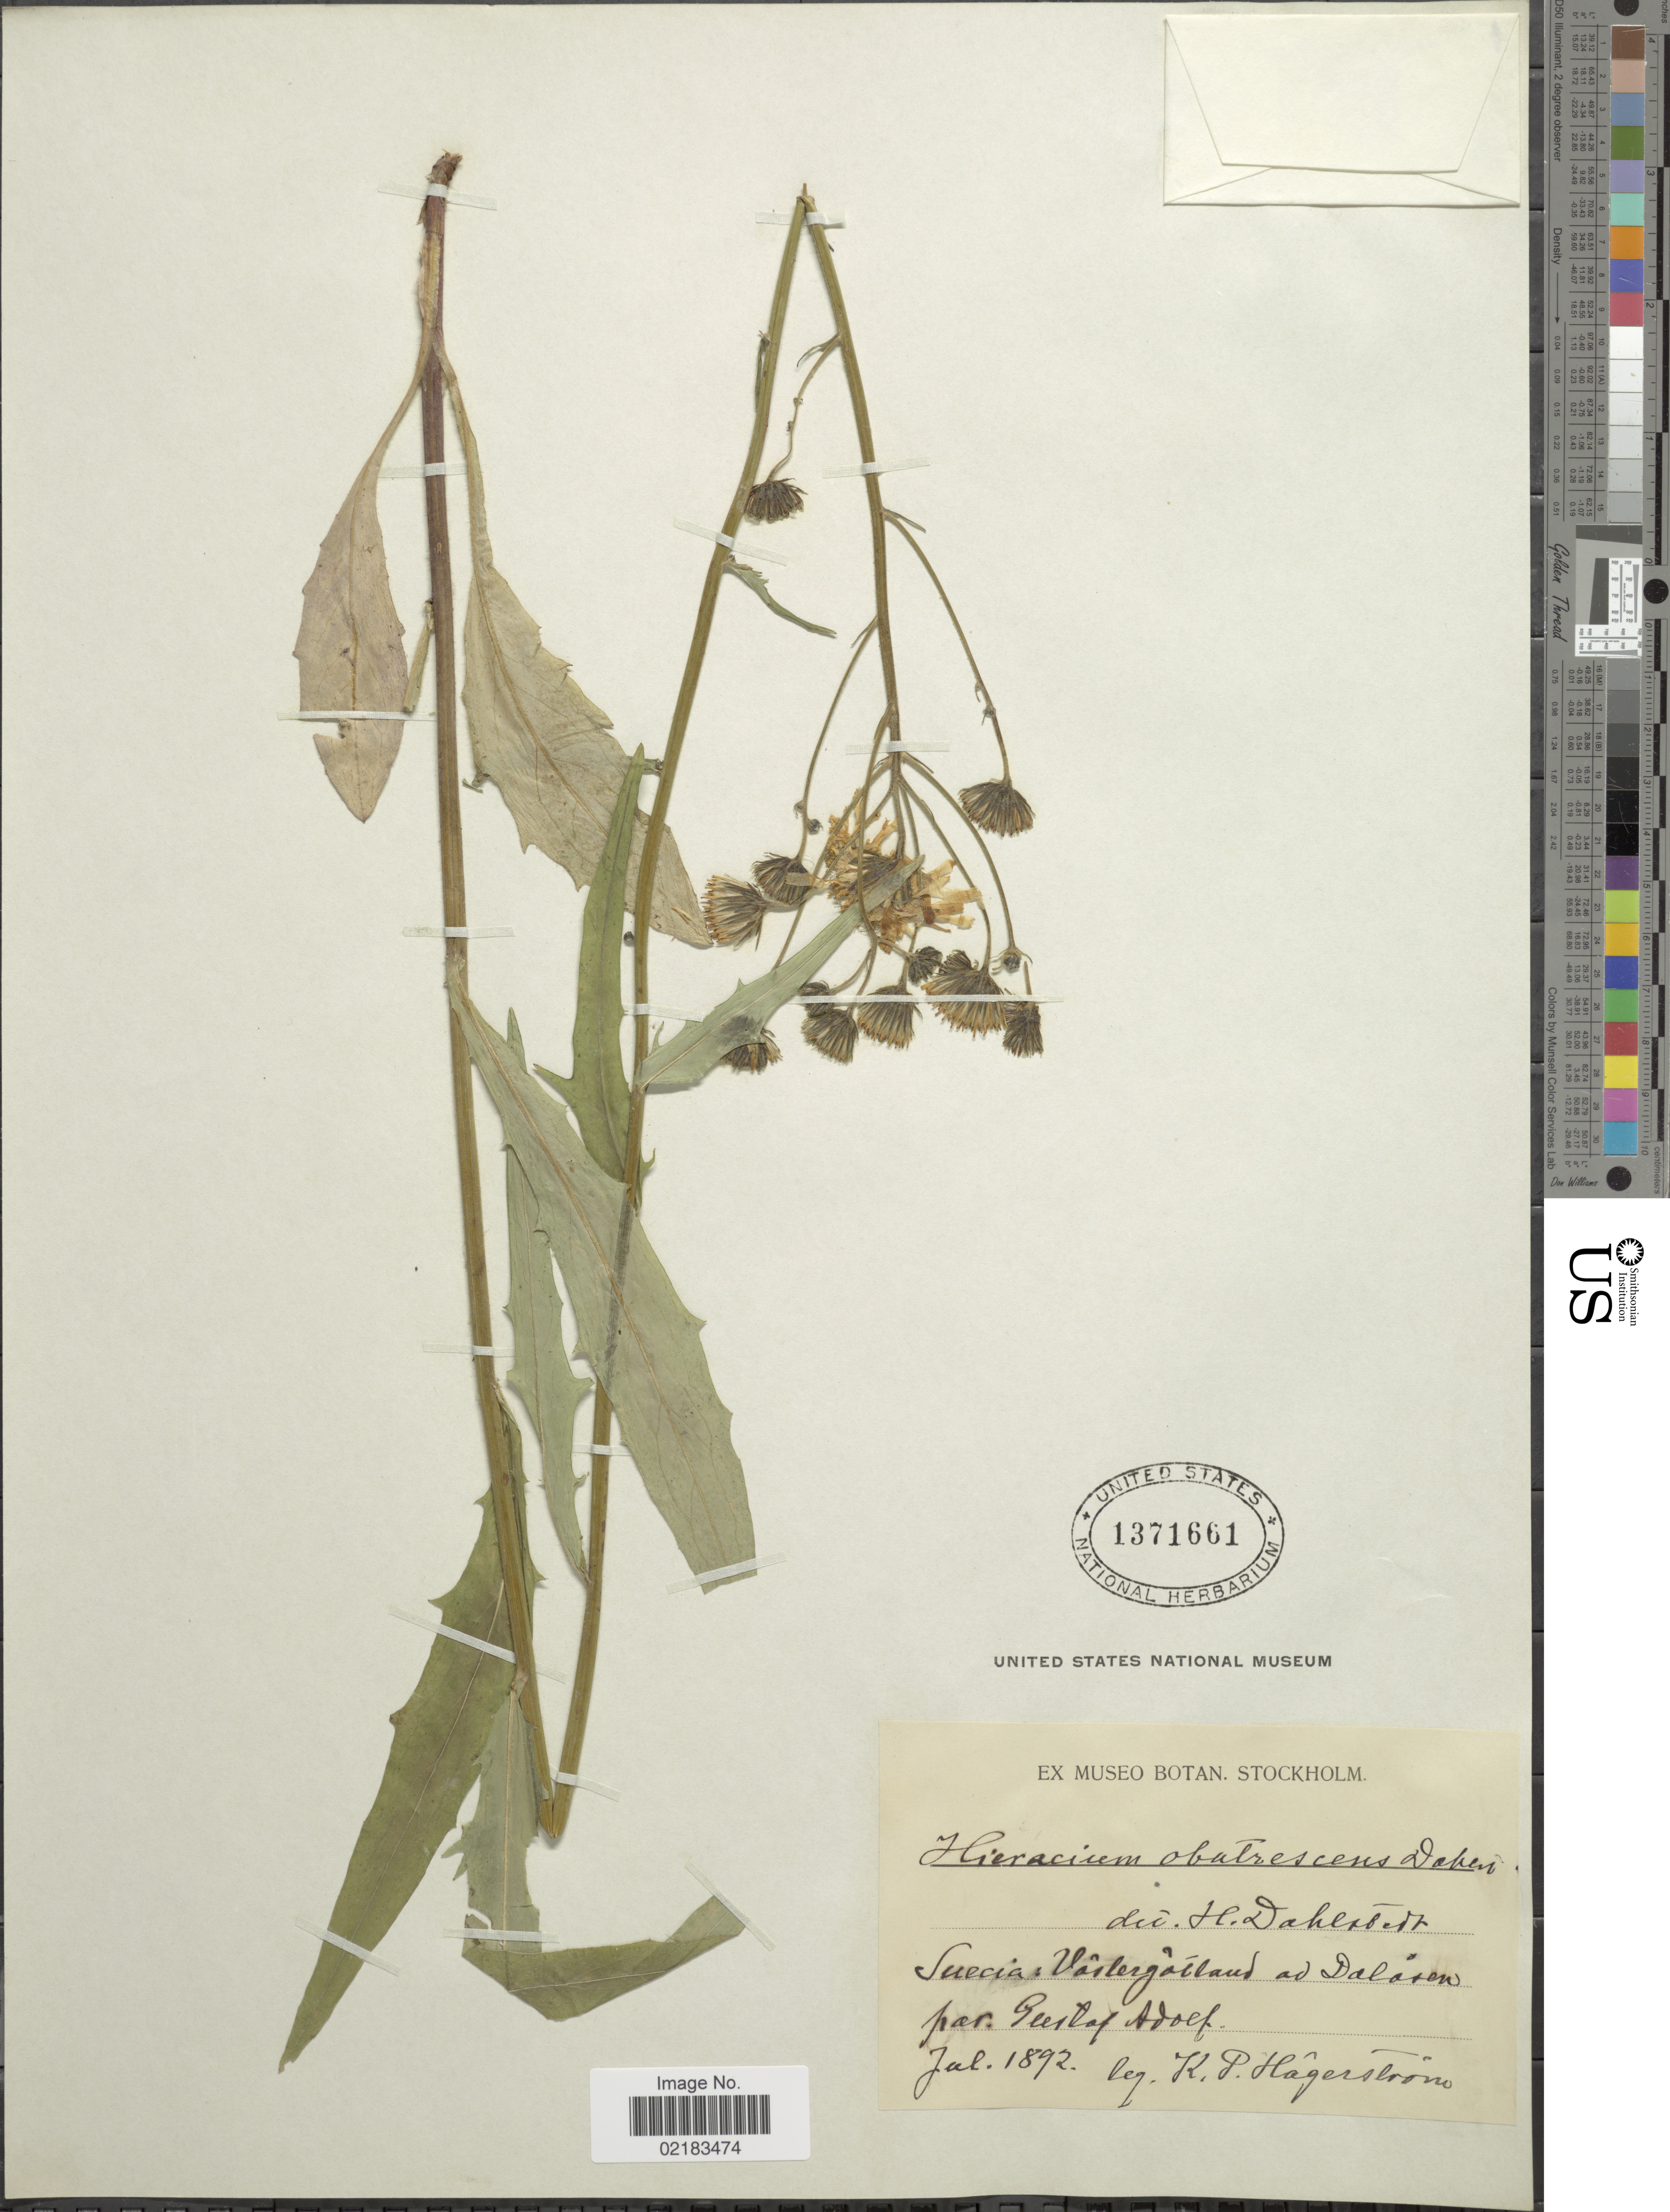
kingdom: Plantae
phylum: Tracheophyta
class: Magnoliopsida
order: Asterales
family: Asteraceae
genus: Hieracium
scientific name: Hieracium obatrescens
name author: (Dahlst.) Dahlst.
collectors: K. Hägerström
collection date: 1892-07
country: Sweden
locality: Vastergotland ad Dalasen, par: Gustaf Adolf.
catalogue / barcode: US 1371661